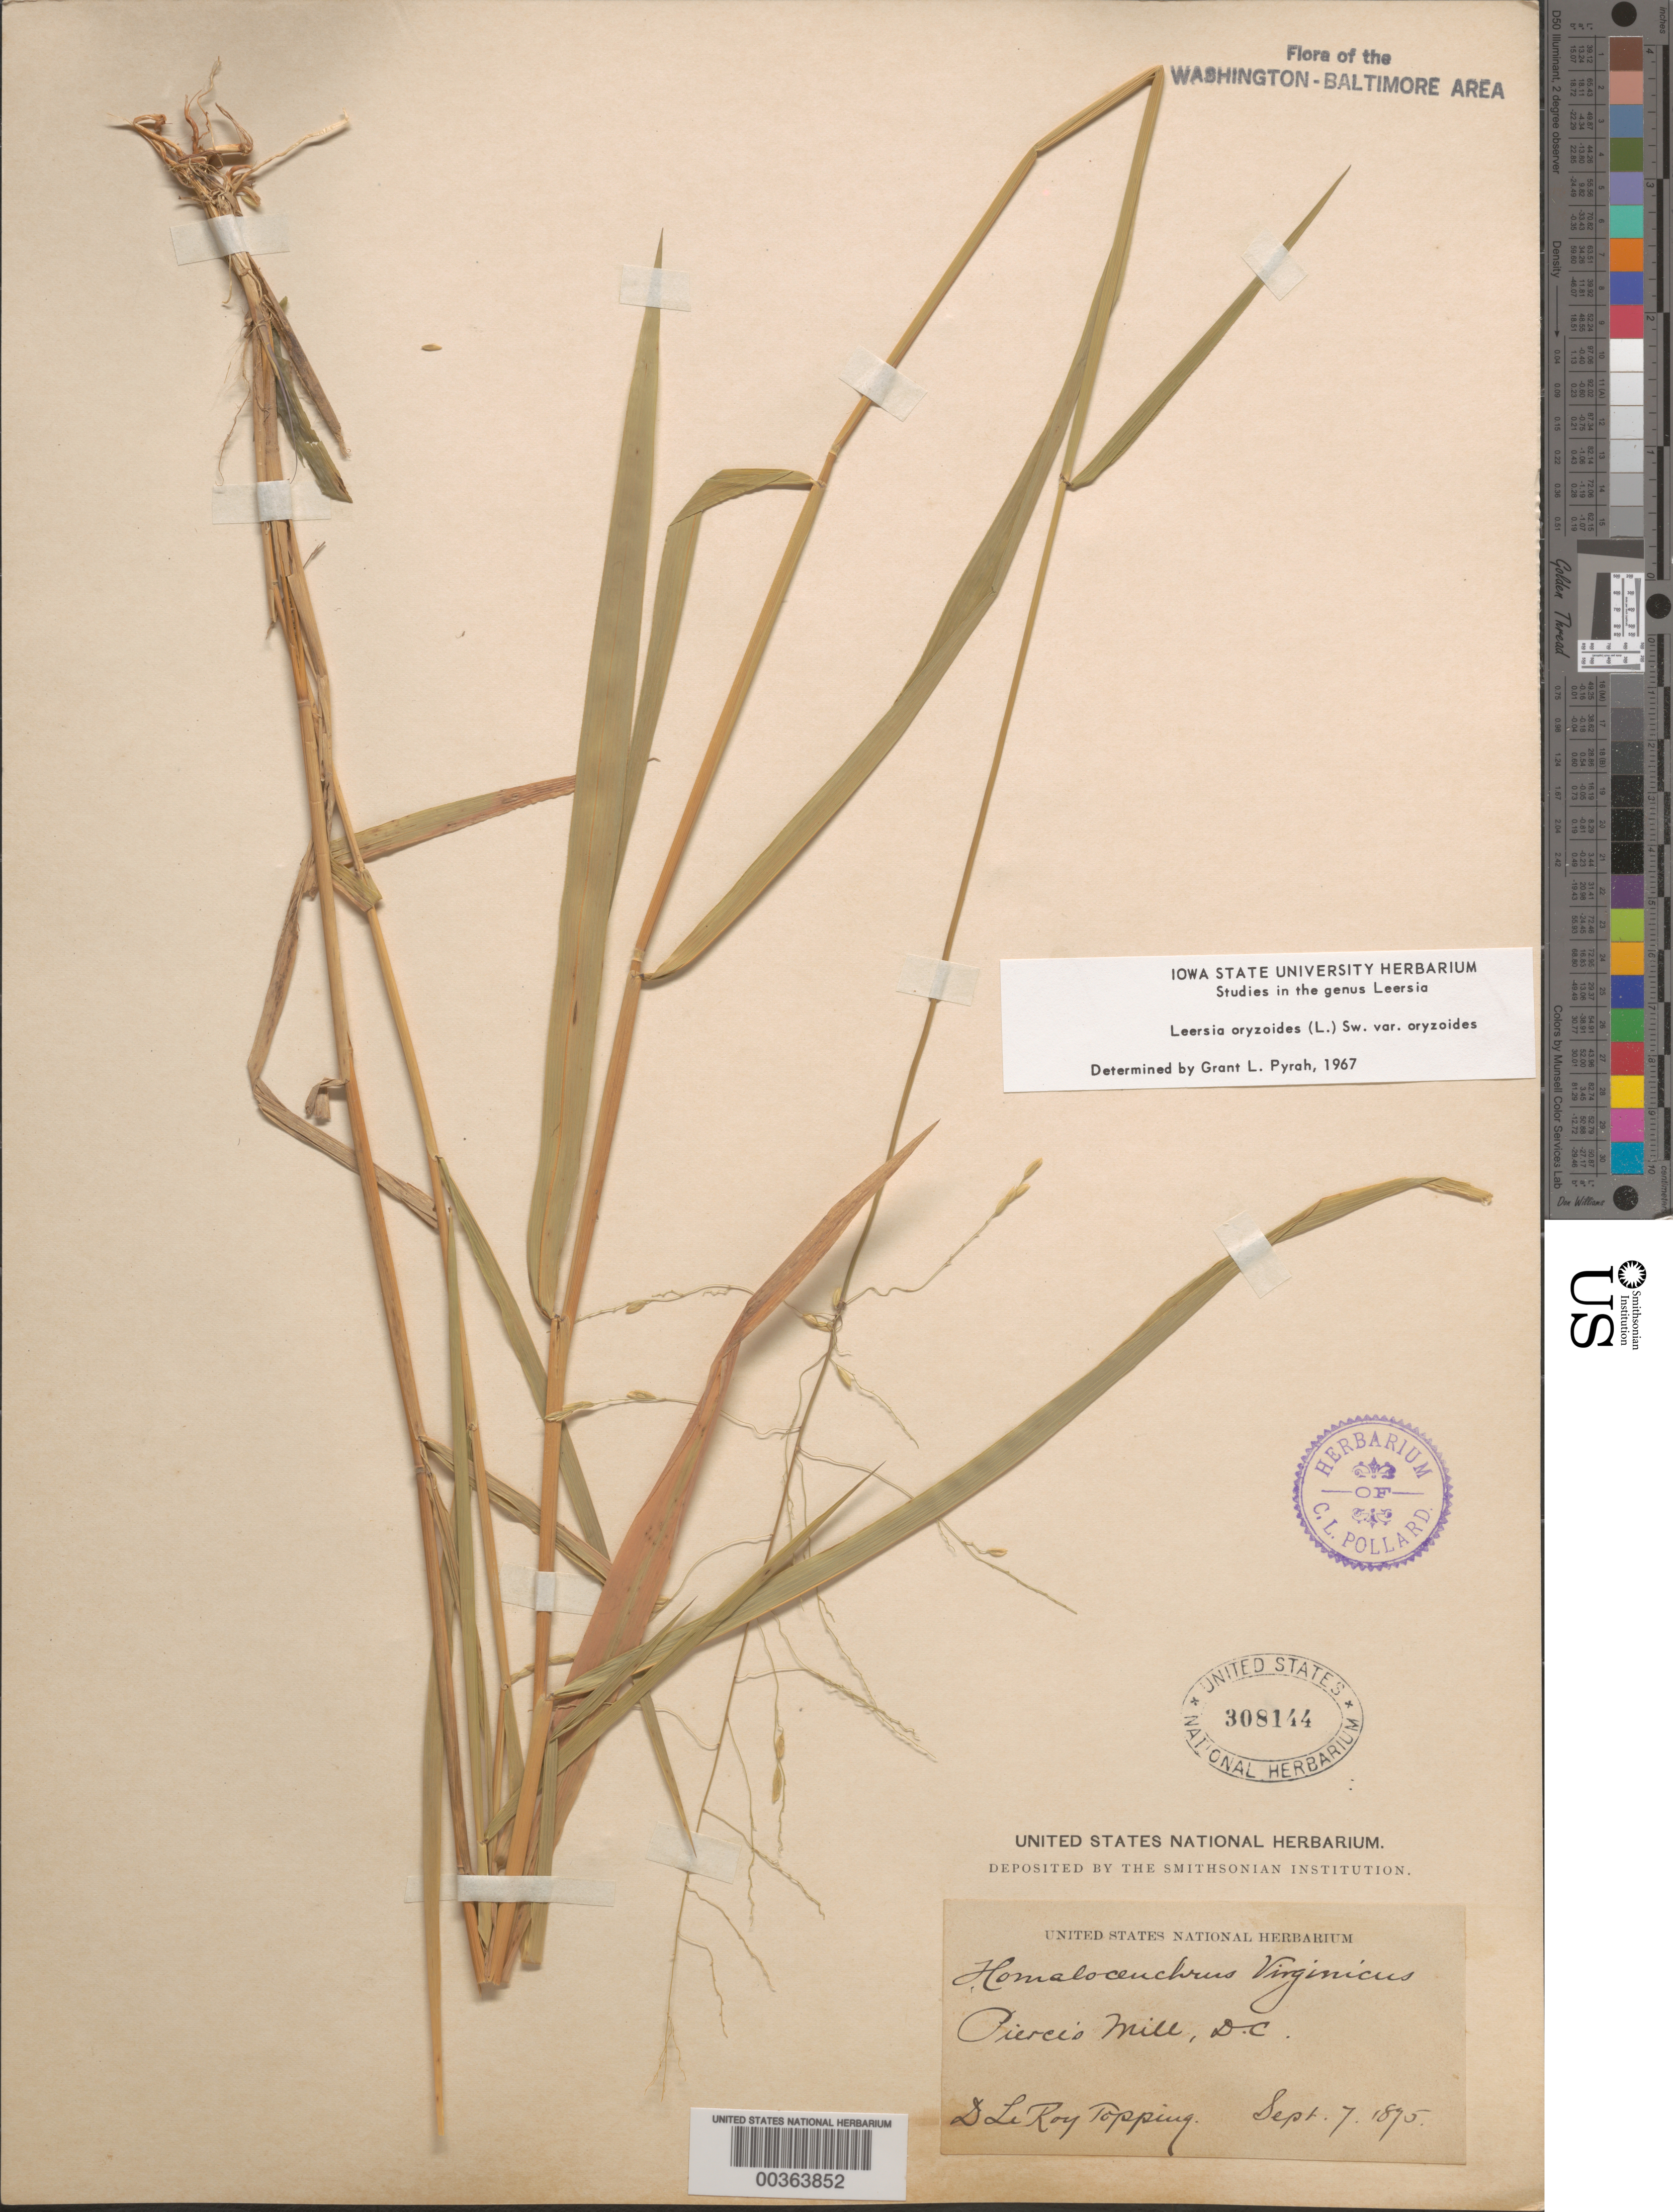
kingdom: Plantae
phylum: Tracheophyta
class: Liliopsida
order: Poales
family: Poaceae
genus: Leersia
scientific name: Leersia oryzoides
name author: (L.) Sw.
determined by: Pyrah, G. L.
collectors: D. L. Topping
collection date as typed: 07 Sep 1895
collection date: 1895-09-07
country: United States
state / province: District of Columbia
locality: Pierce's Mill Rock Creek Park and Vicinity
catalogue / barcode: US 308144